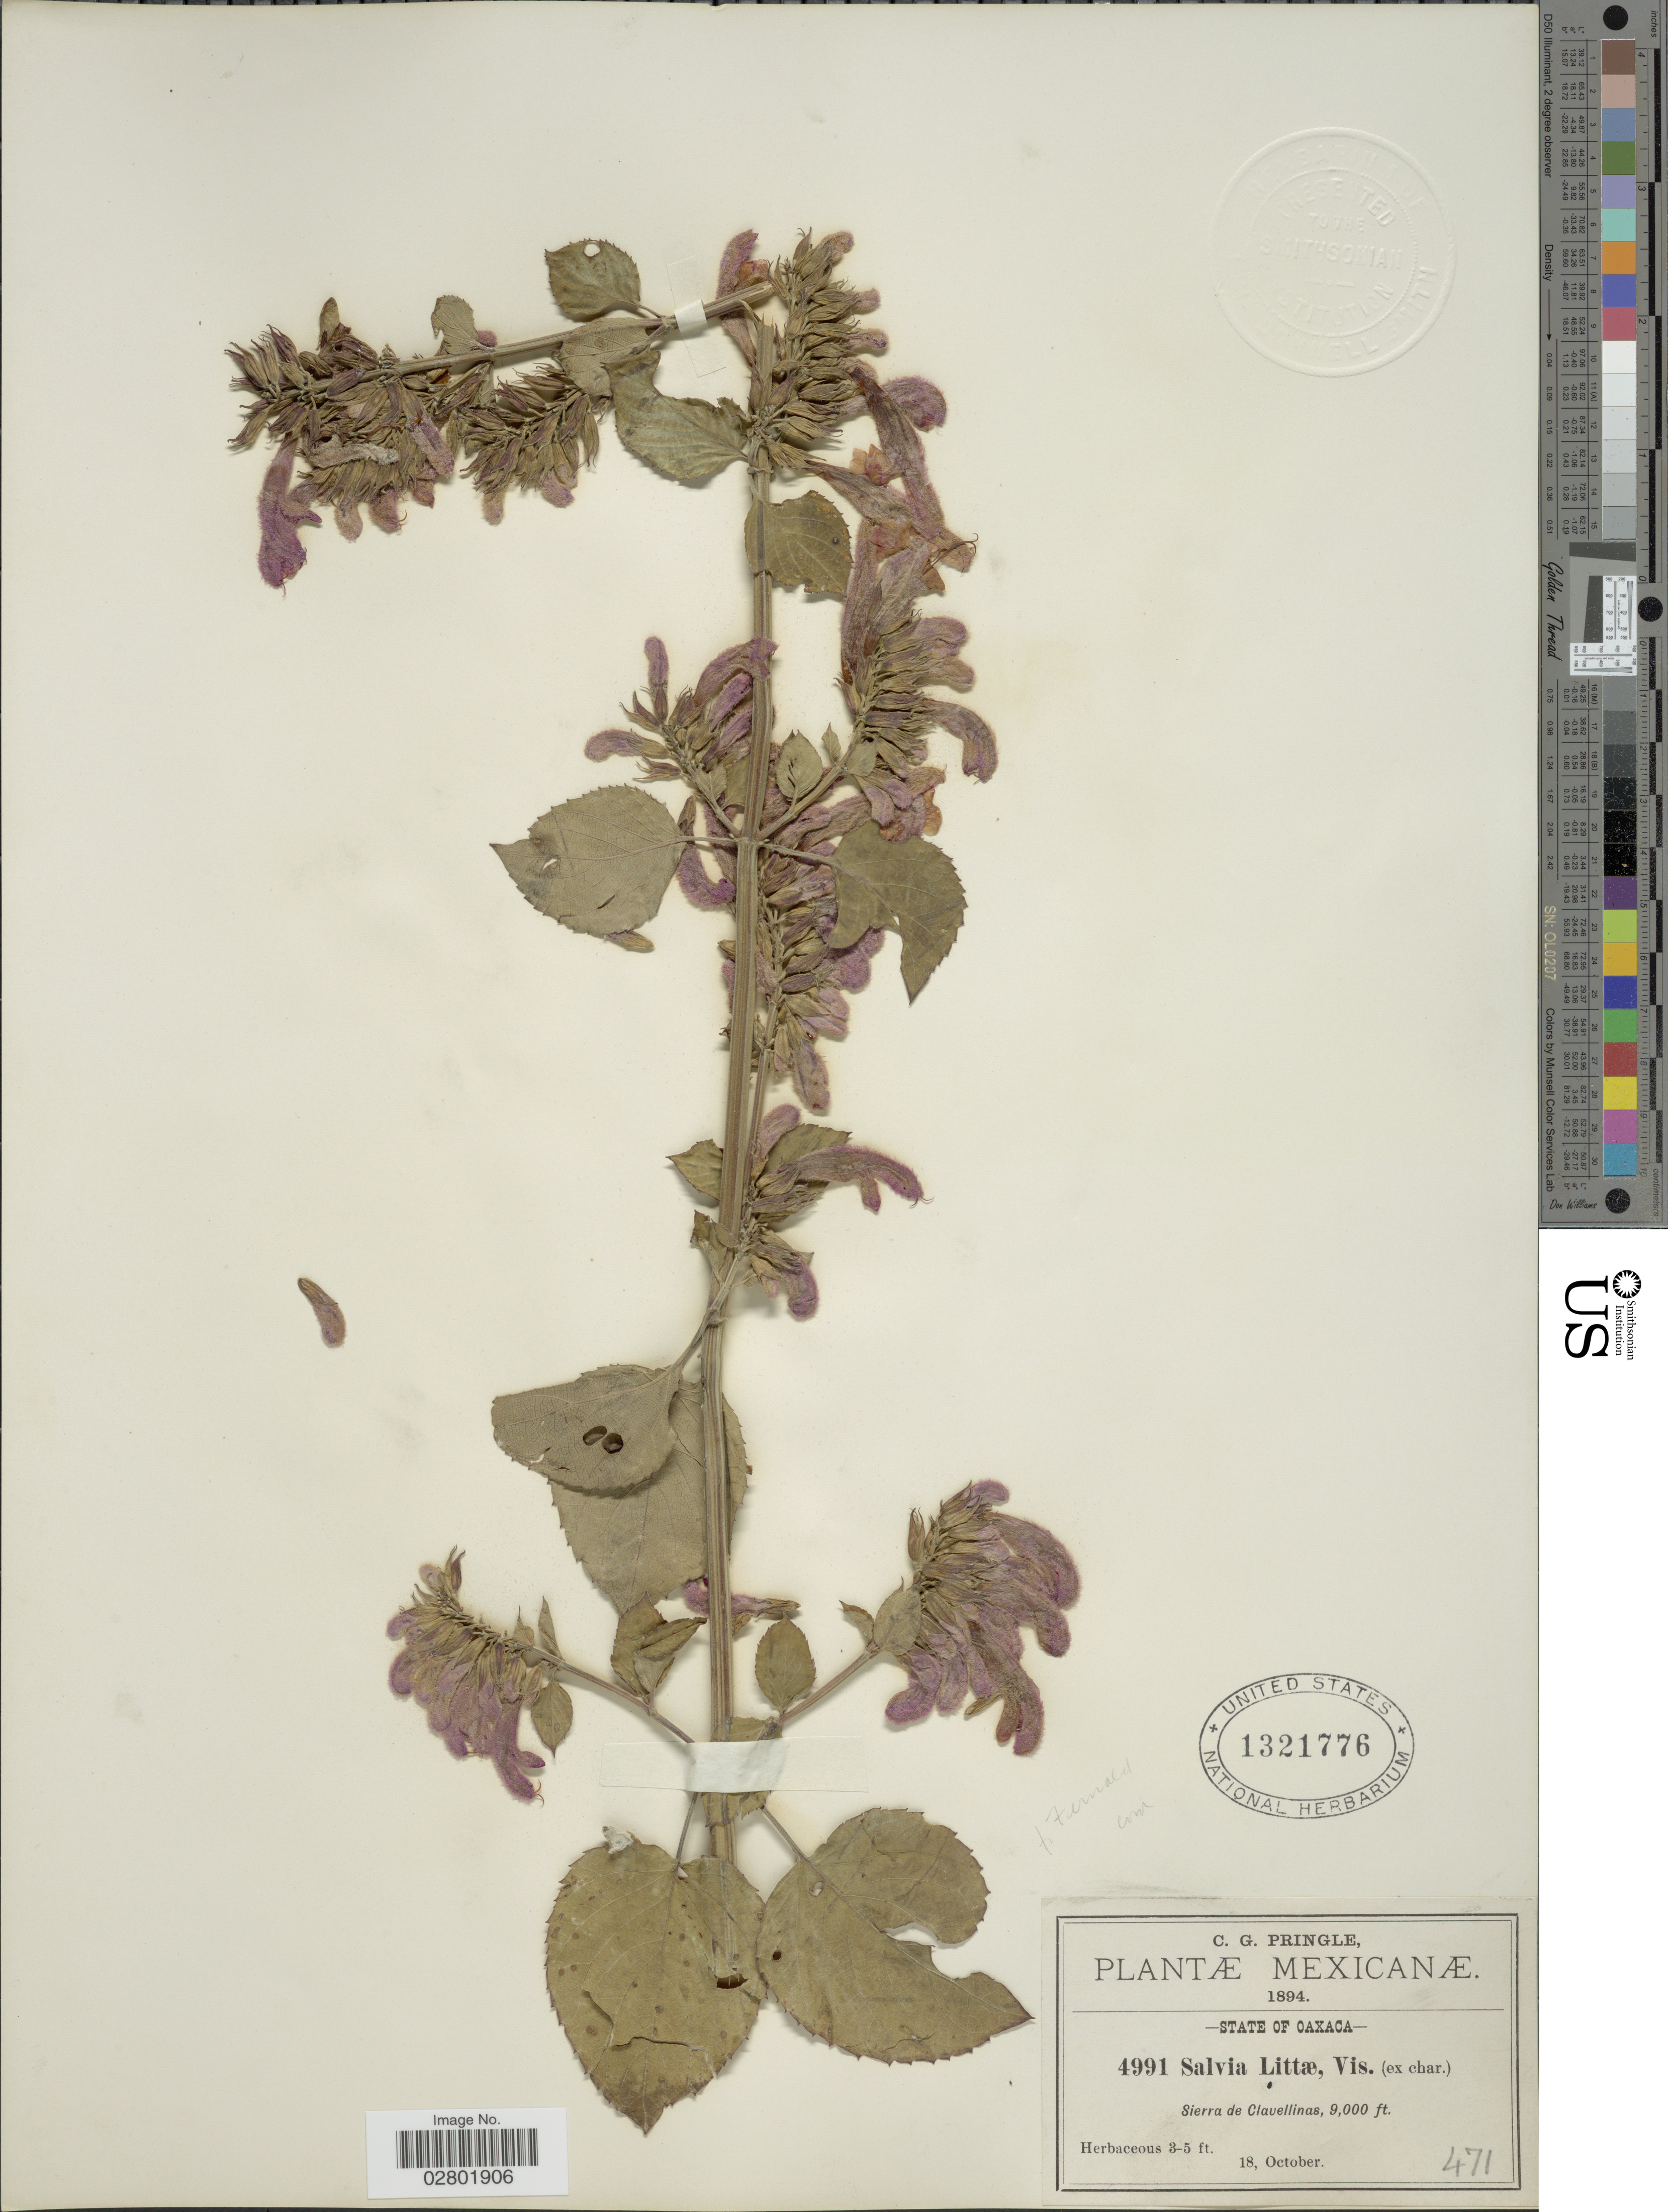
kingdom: Plantae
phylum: Tracheophyta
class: Magnoliopsida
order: Lamiales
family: Lamiaceae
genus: Salvia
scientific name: Salvia littae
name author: Vis.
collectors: C. G. Pringle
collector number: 4991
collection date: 1894-10-18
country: Mexico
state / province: Oaxaca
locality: Sierra de Clavellinas.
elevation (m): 2743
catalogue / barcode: US 1321776